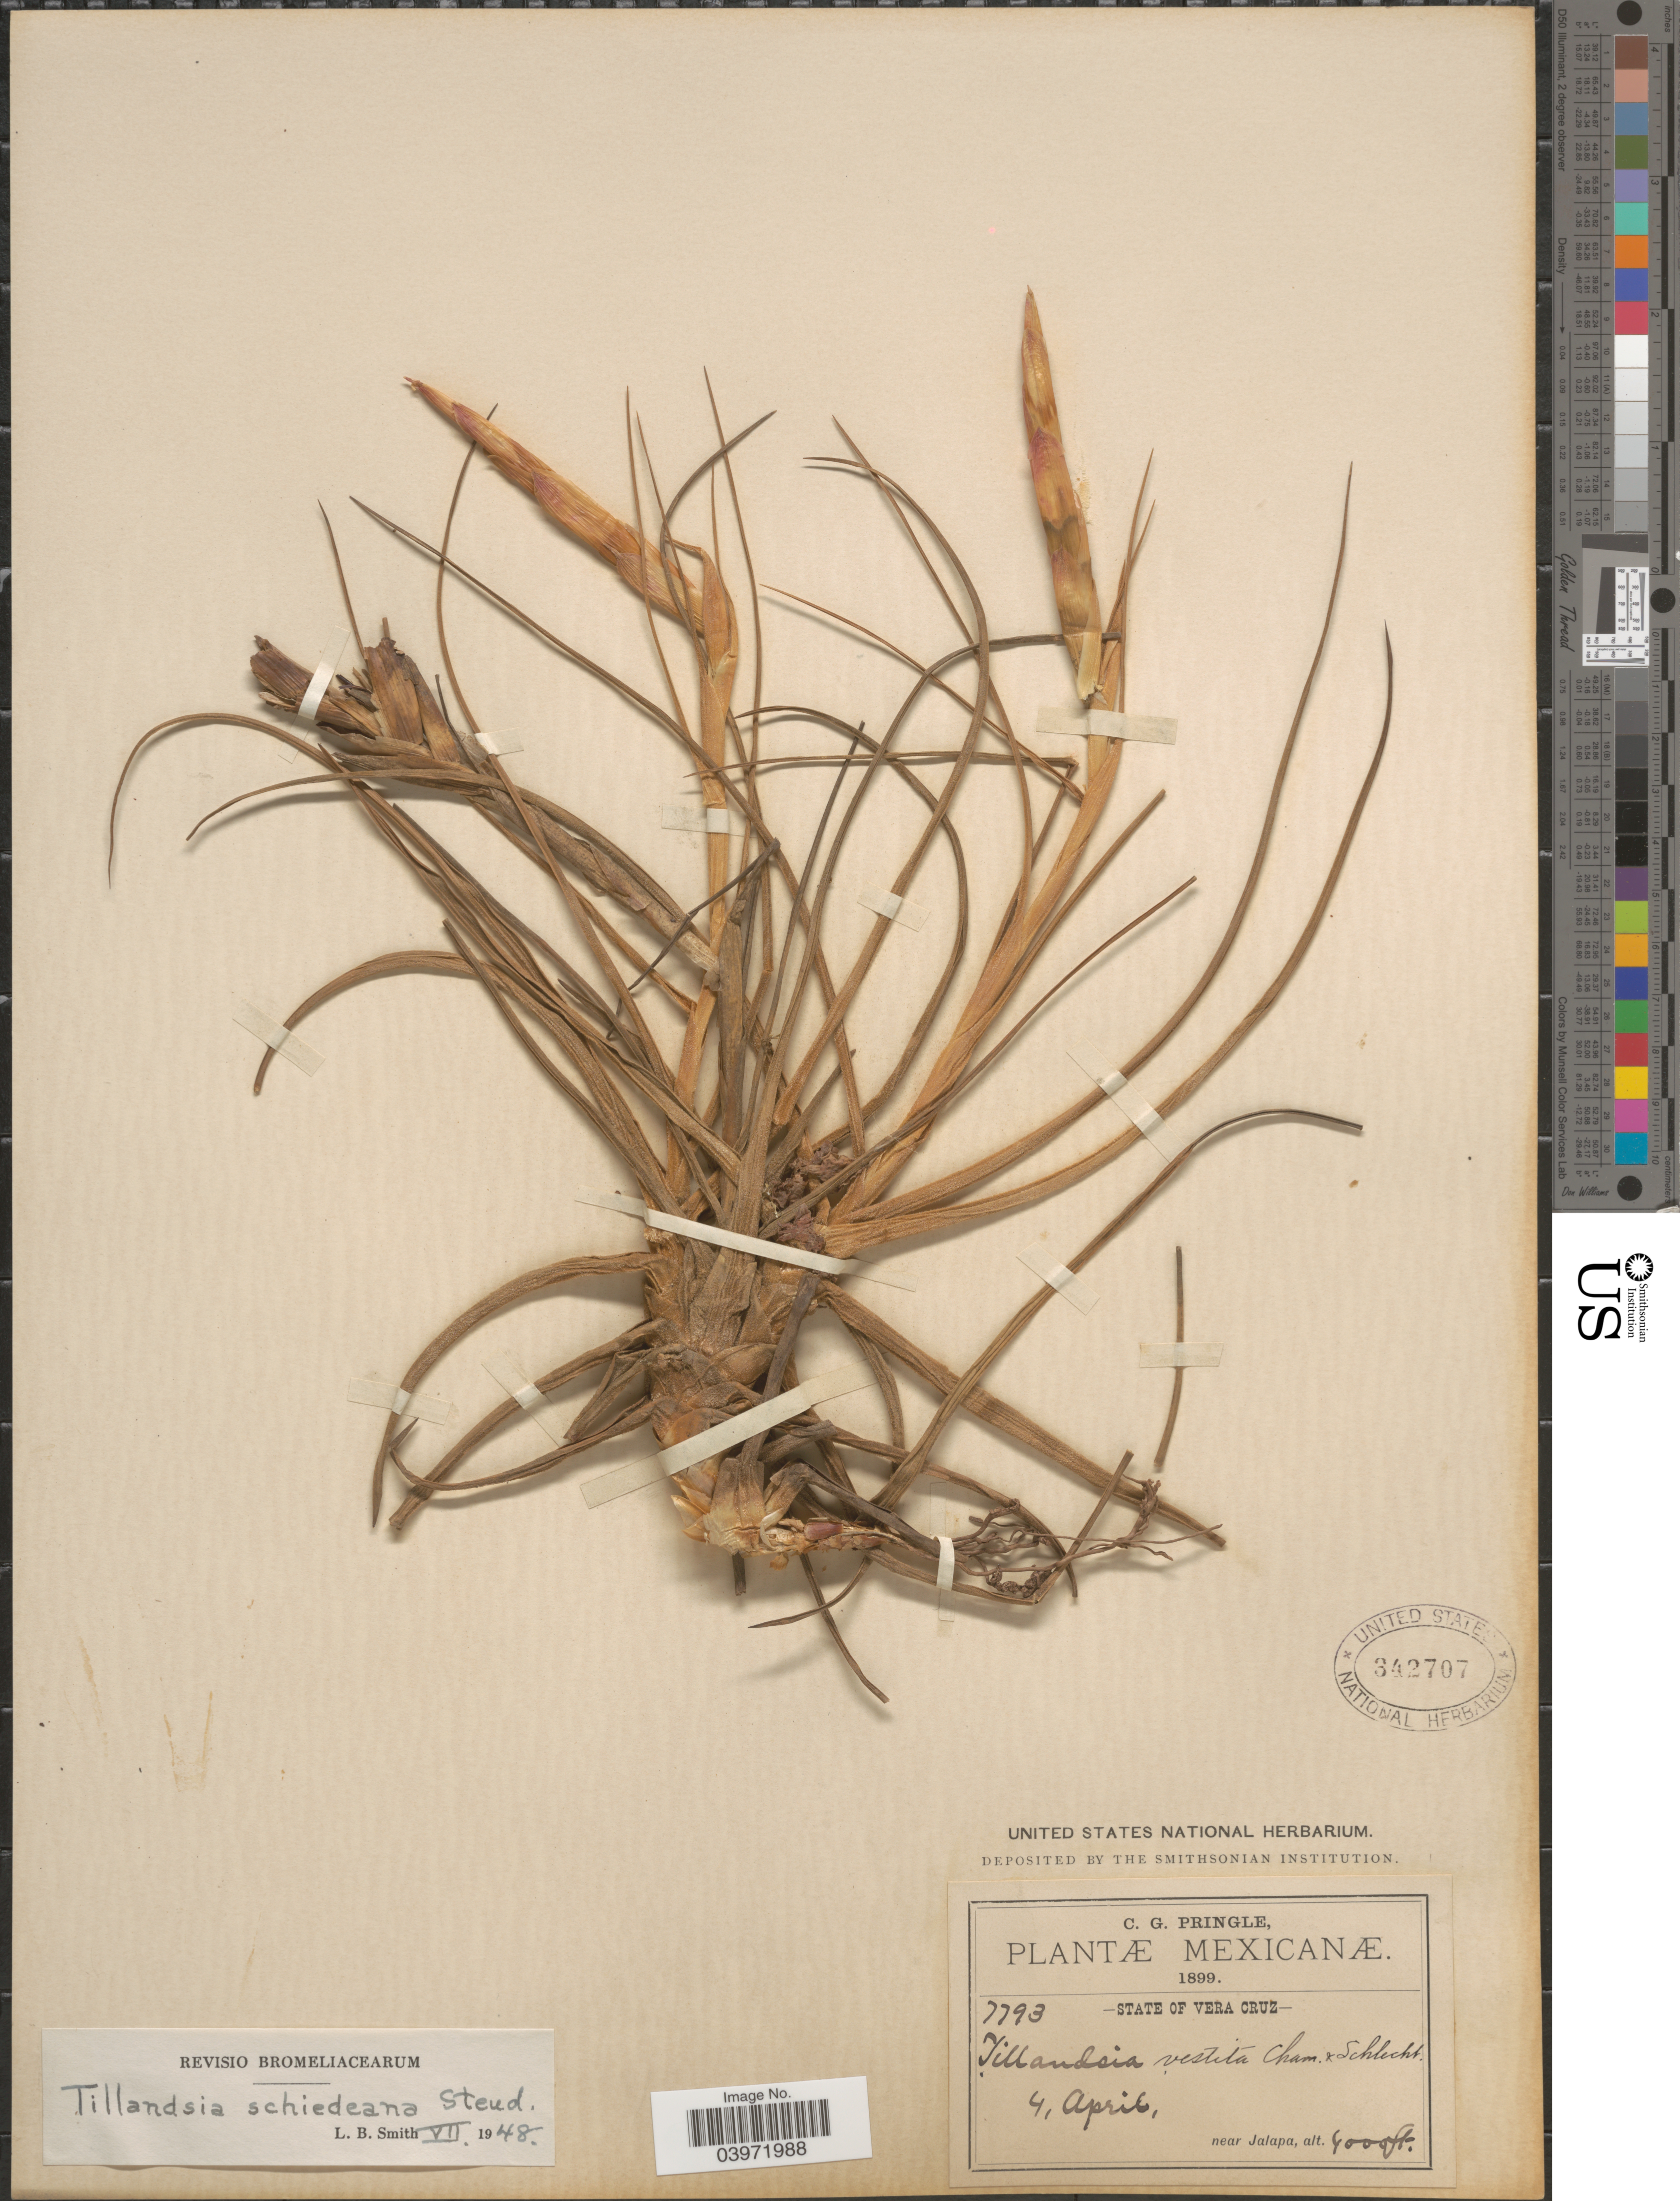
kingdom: Plantae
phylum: Tracheophyta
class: Liliopsida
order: Poales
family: Bromeliaceae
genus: Tillandsia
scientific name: Tillandsia schiedeana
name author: Steud.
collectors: C. G. Pringle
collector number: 7793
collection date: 1899-04-04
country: Mexico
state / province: Veracruz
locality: State of Vera Cruz. Near Jalapa.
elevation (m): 1219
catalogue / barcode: US 342707